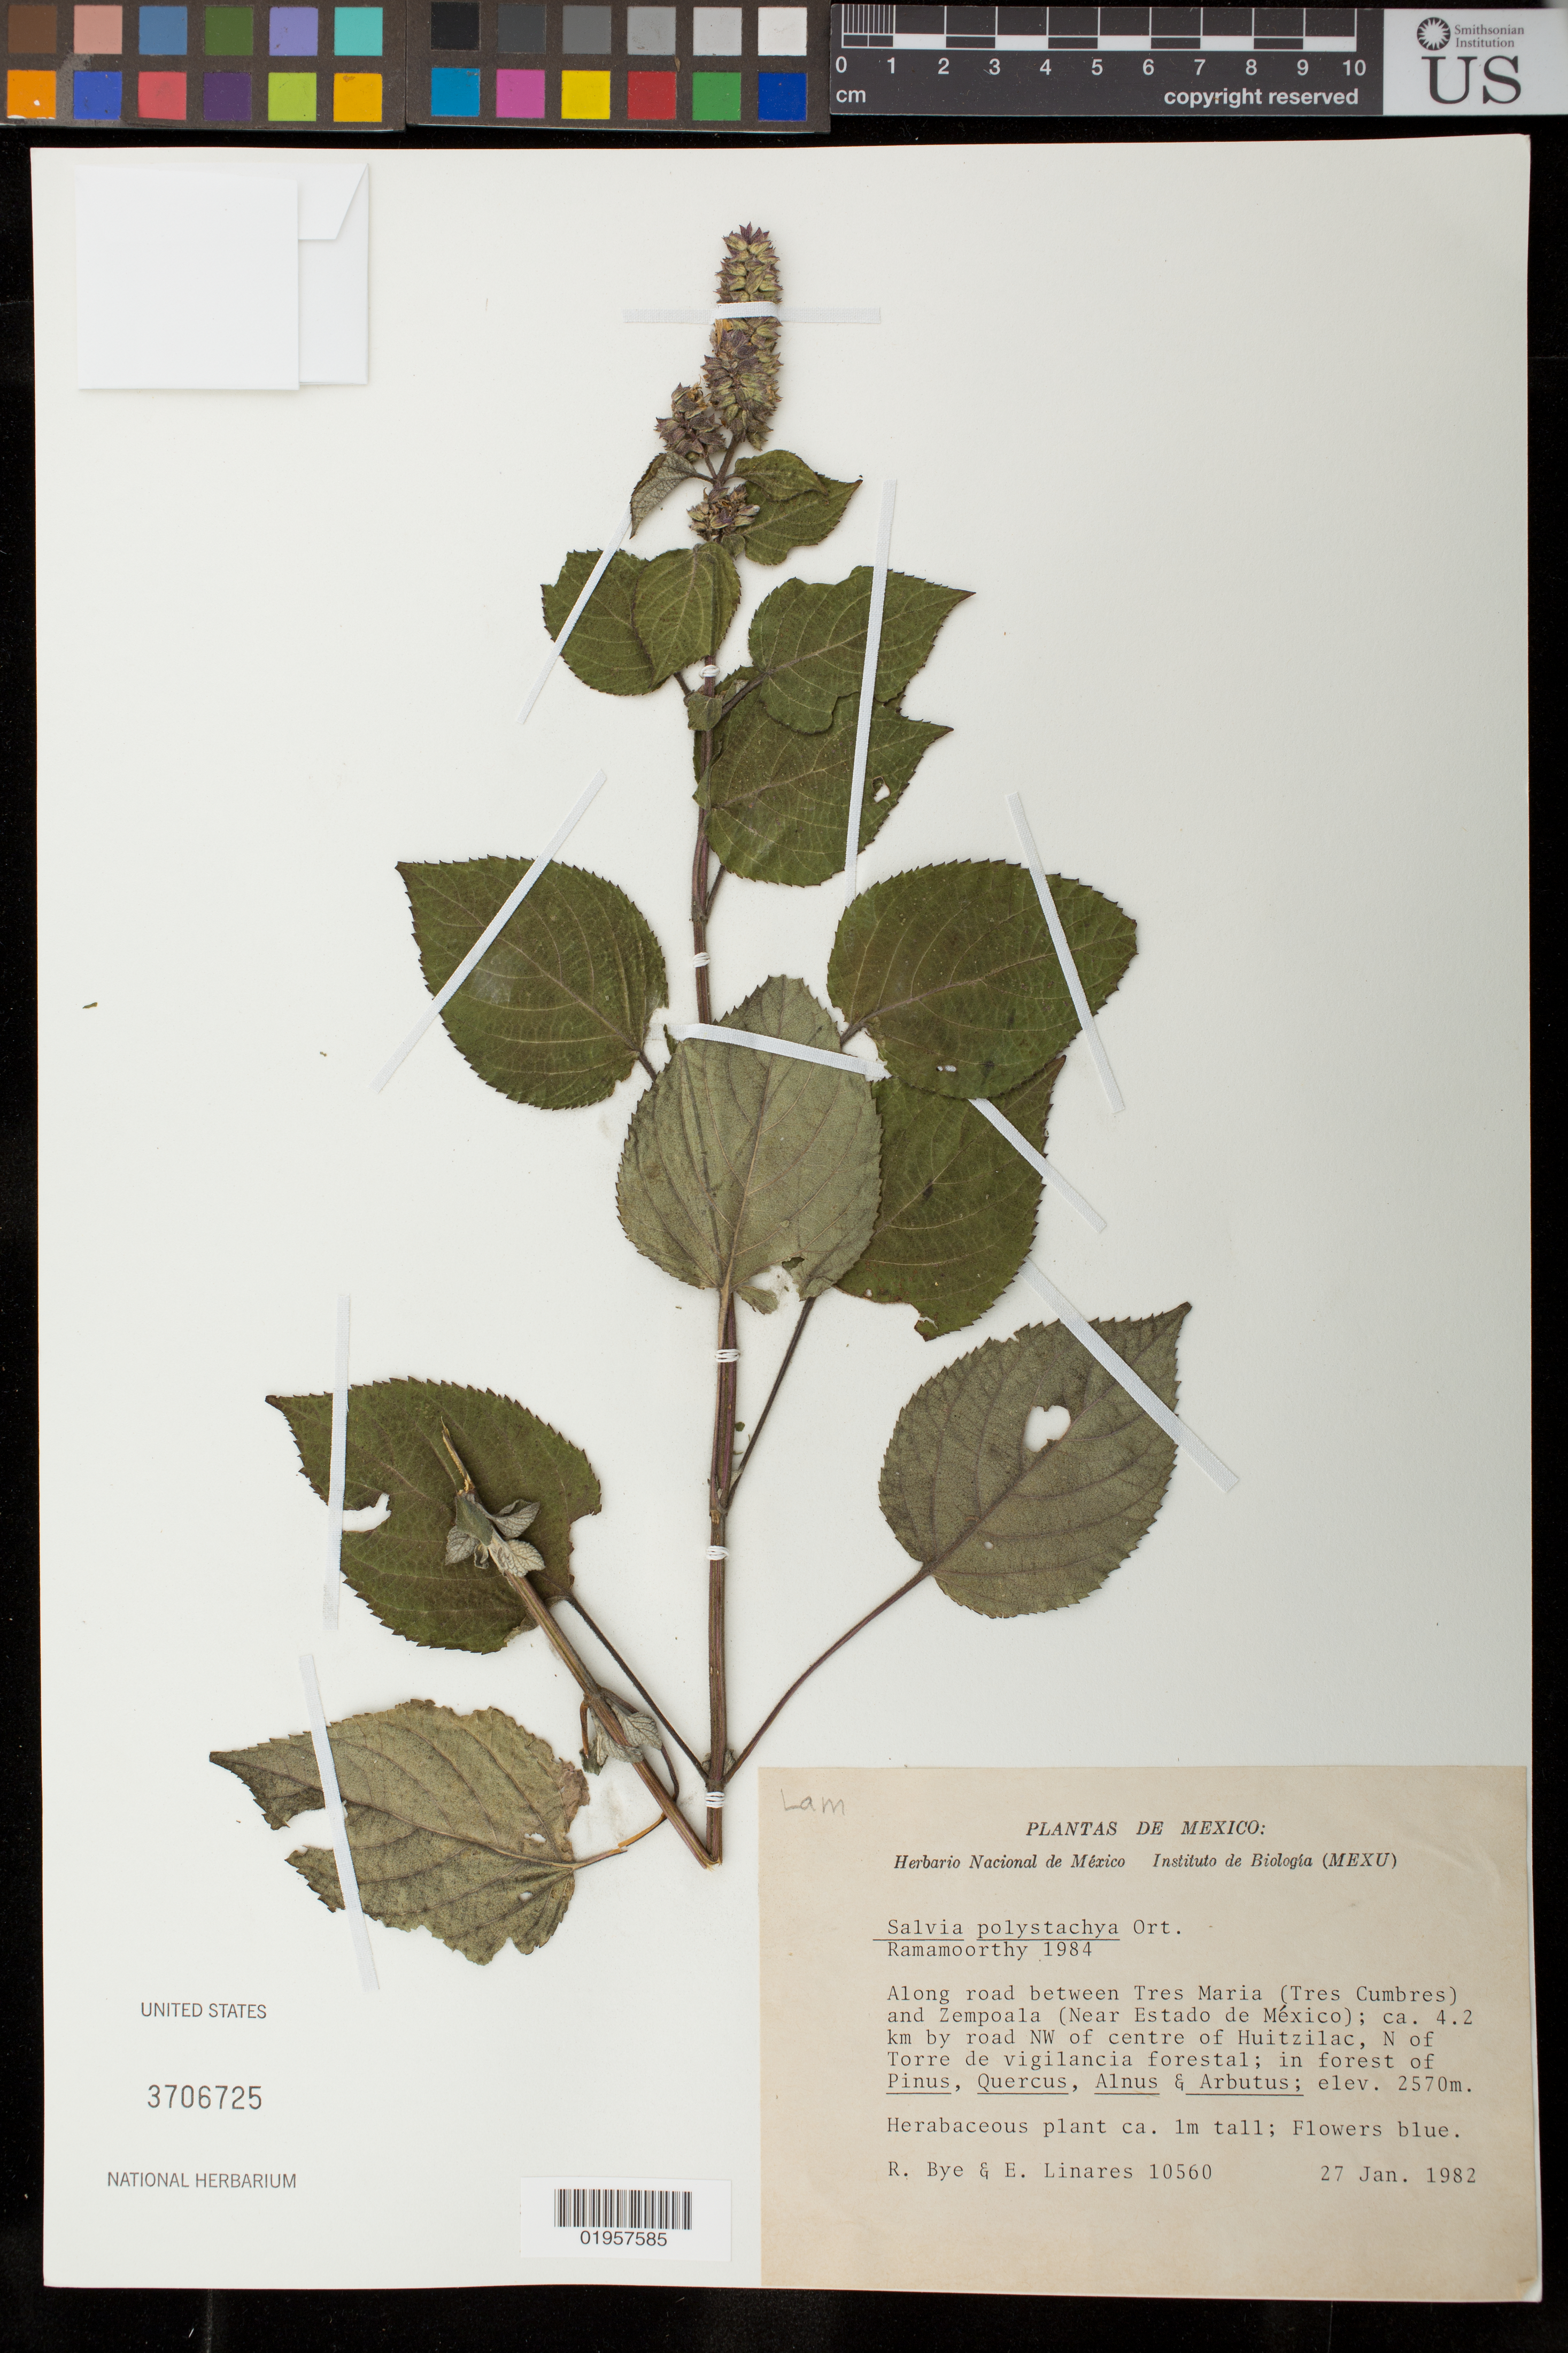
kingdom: Plantae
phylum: Tracheophyta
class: Magnoliopsida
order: Lamiales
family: Lamiaceae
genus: Salvia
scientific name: Salvia polystachya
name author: Ort.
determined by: Ramamoorthy, T. P.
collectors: R. A. Bye & E. Linares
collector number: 10560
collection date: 1982-01-27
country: Mexico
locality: Road between Tres Maria (Tres Cumbres) and Zempoala (near Estado de México); ca. 4.2 km by road NW of centre of Huitzilac, N of Torre de vigilancia forestal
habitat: In forest of Pinus, Quercus, Alnus & Arbutus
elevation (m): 2570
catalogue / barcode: US 3706725